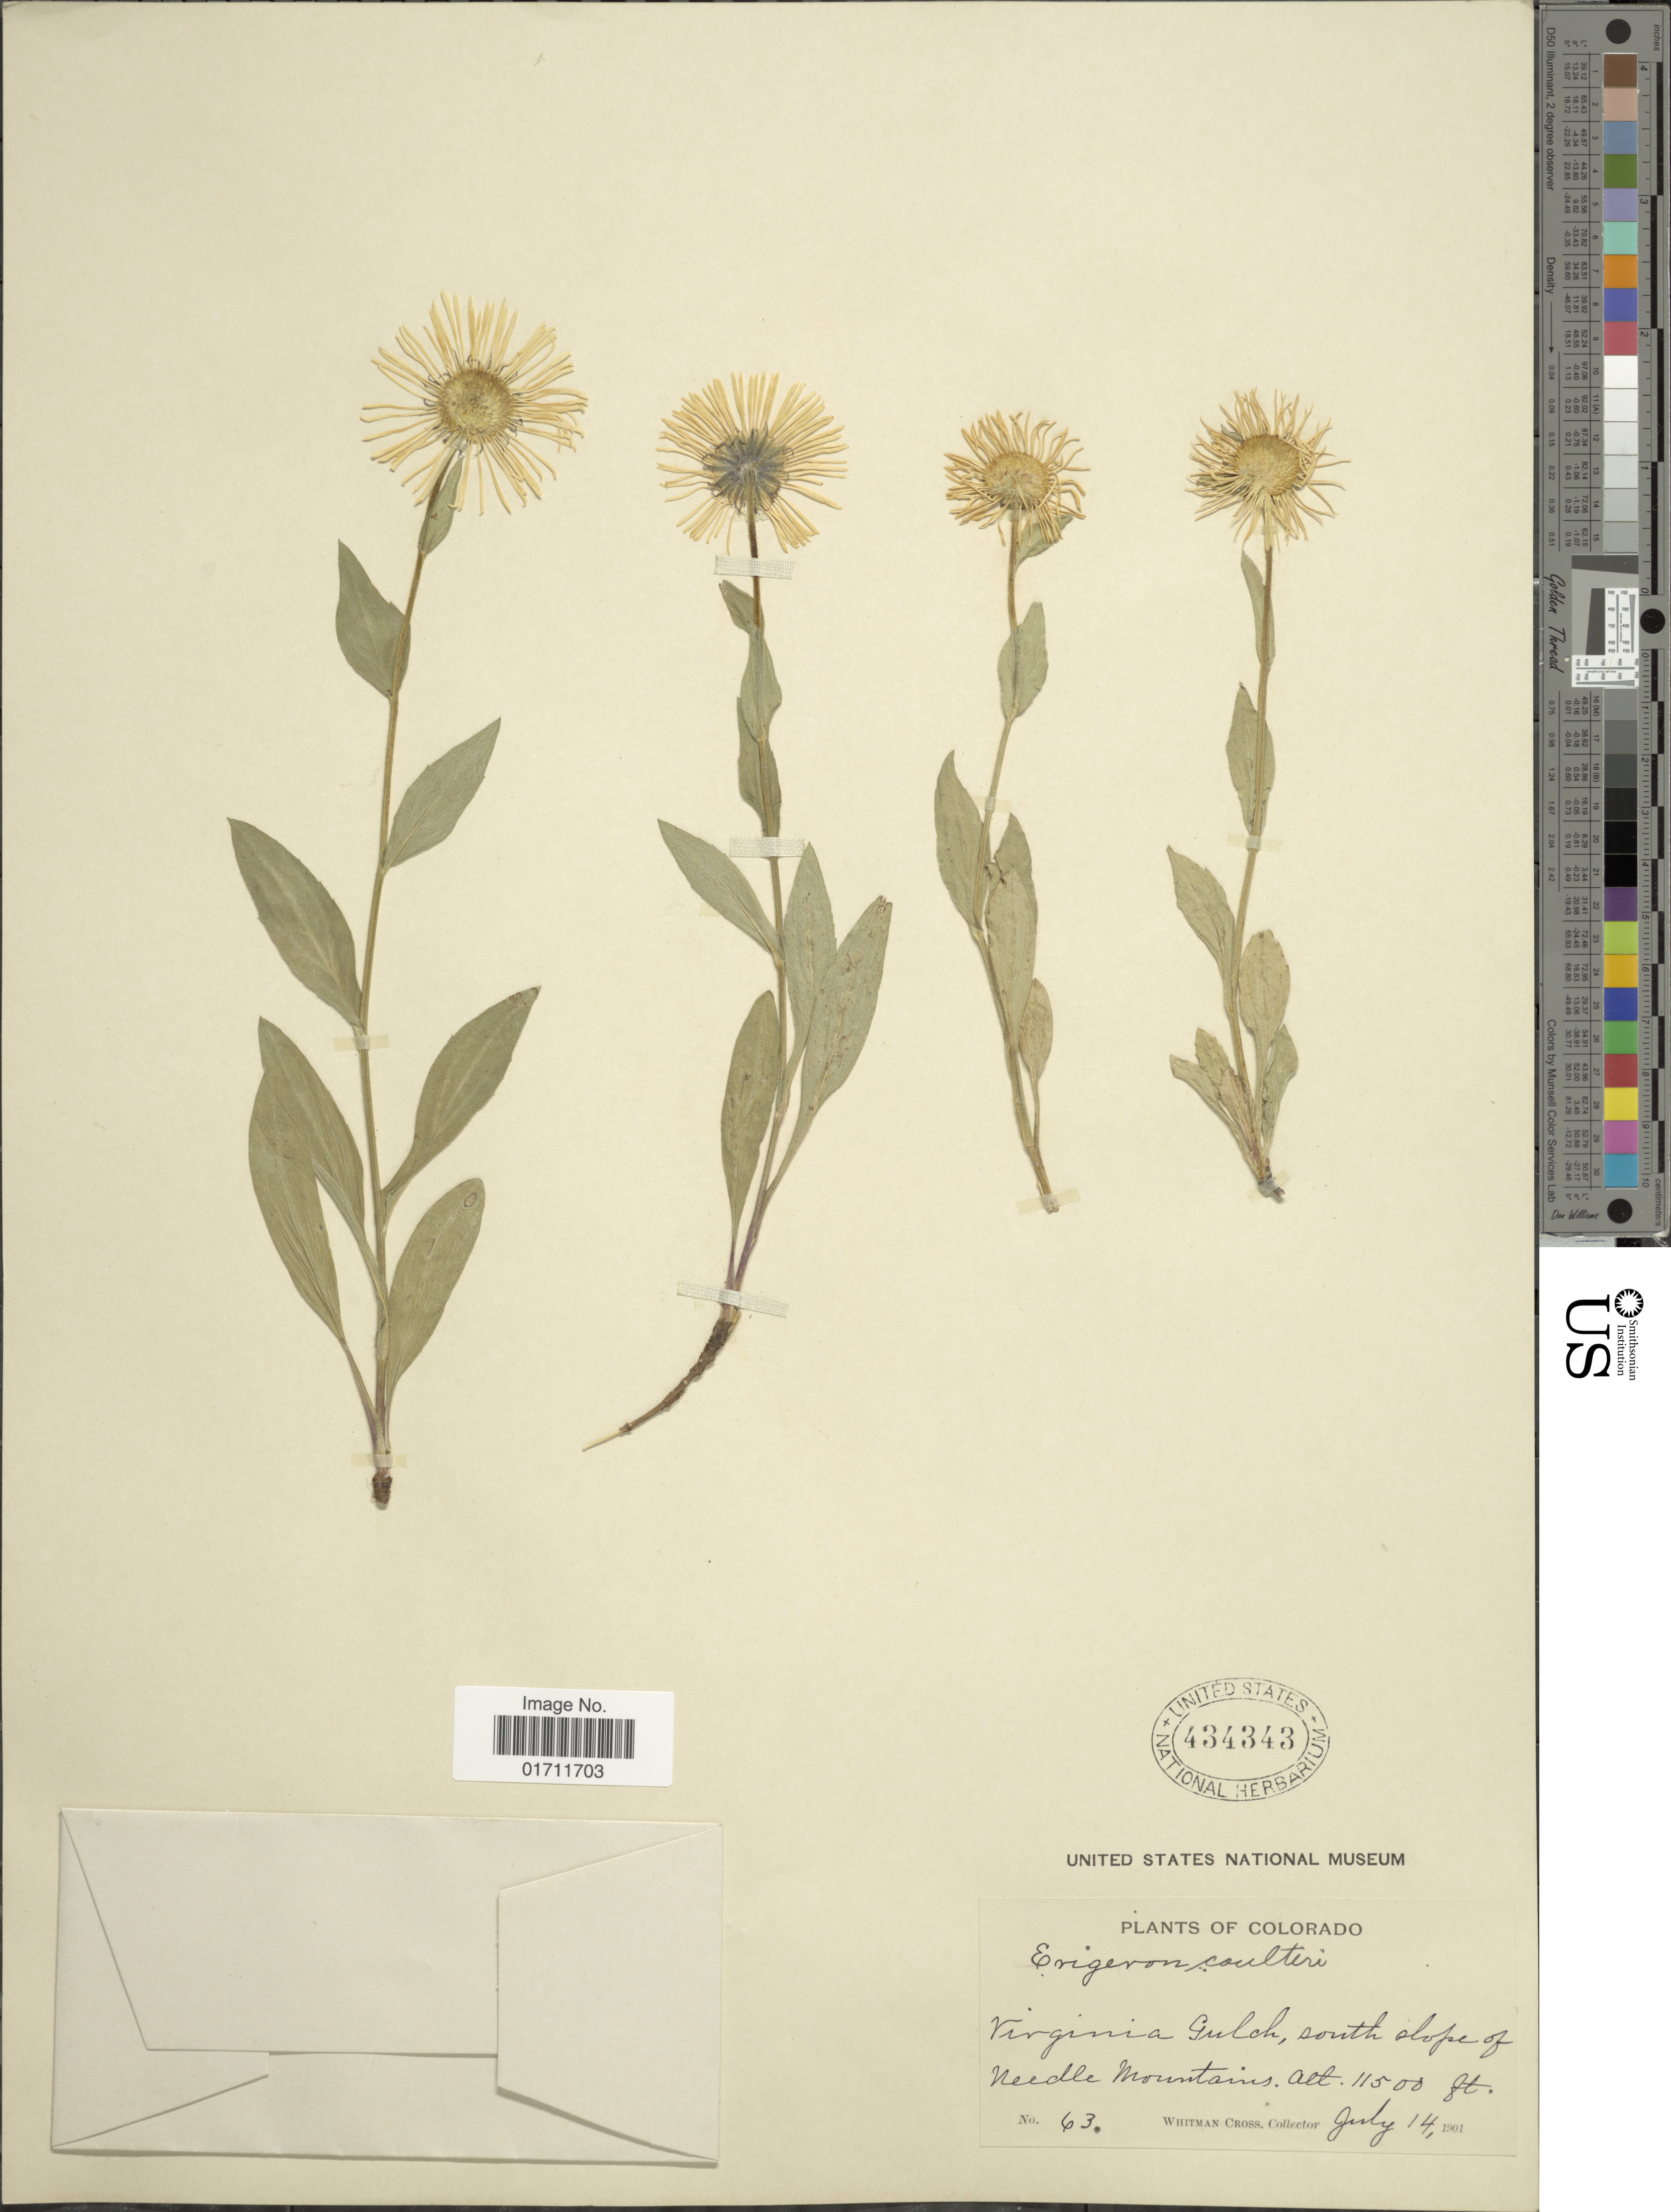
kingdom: Plantae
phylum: Tracheophyta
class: Magnoliopsida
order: Asterales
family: Asteraceae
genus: Erigeron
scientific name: Erigeron coulteri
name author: Porter in Porter & J.M. Coult.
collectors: W. Cross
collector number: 63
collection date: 1901-07-14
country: United States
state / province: Colorado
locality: Virginia Gulch, south slope of Needle Mountains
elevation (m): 3505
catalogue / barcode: US 434343